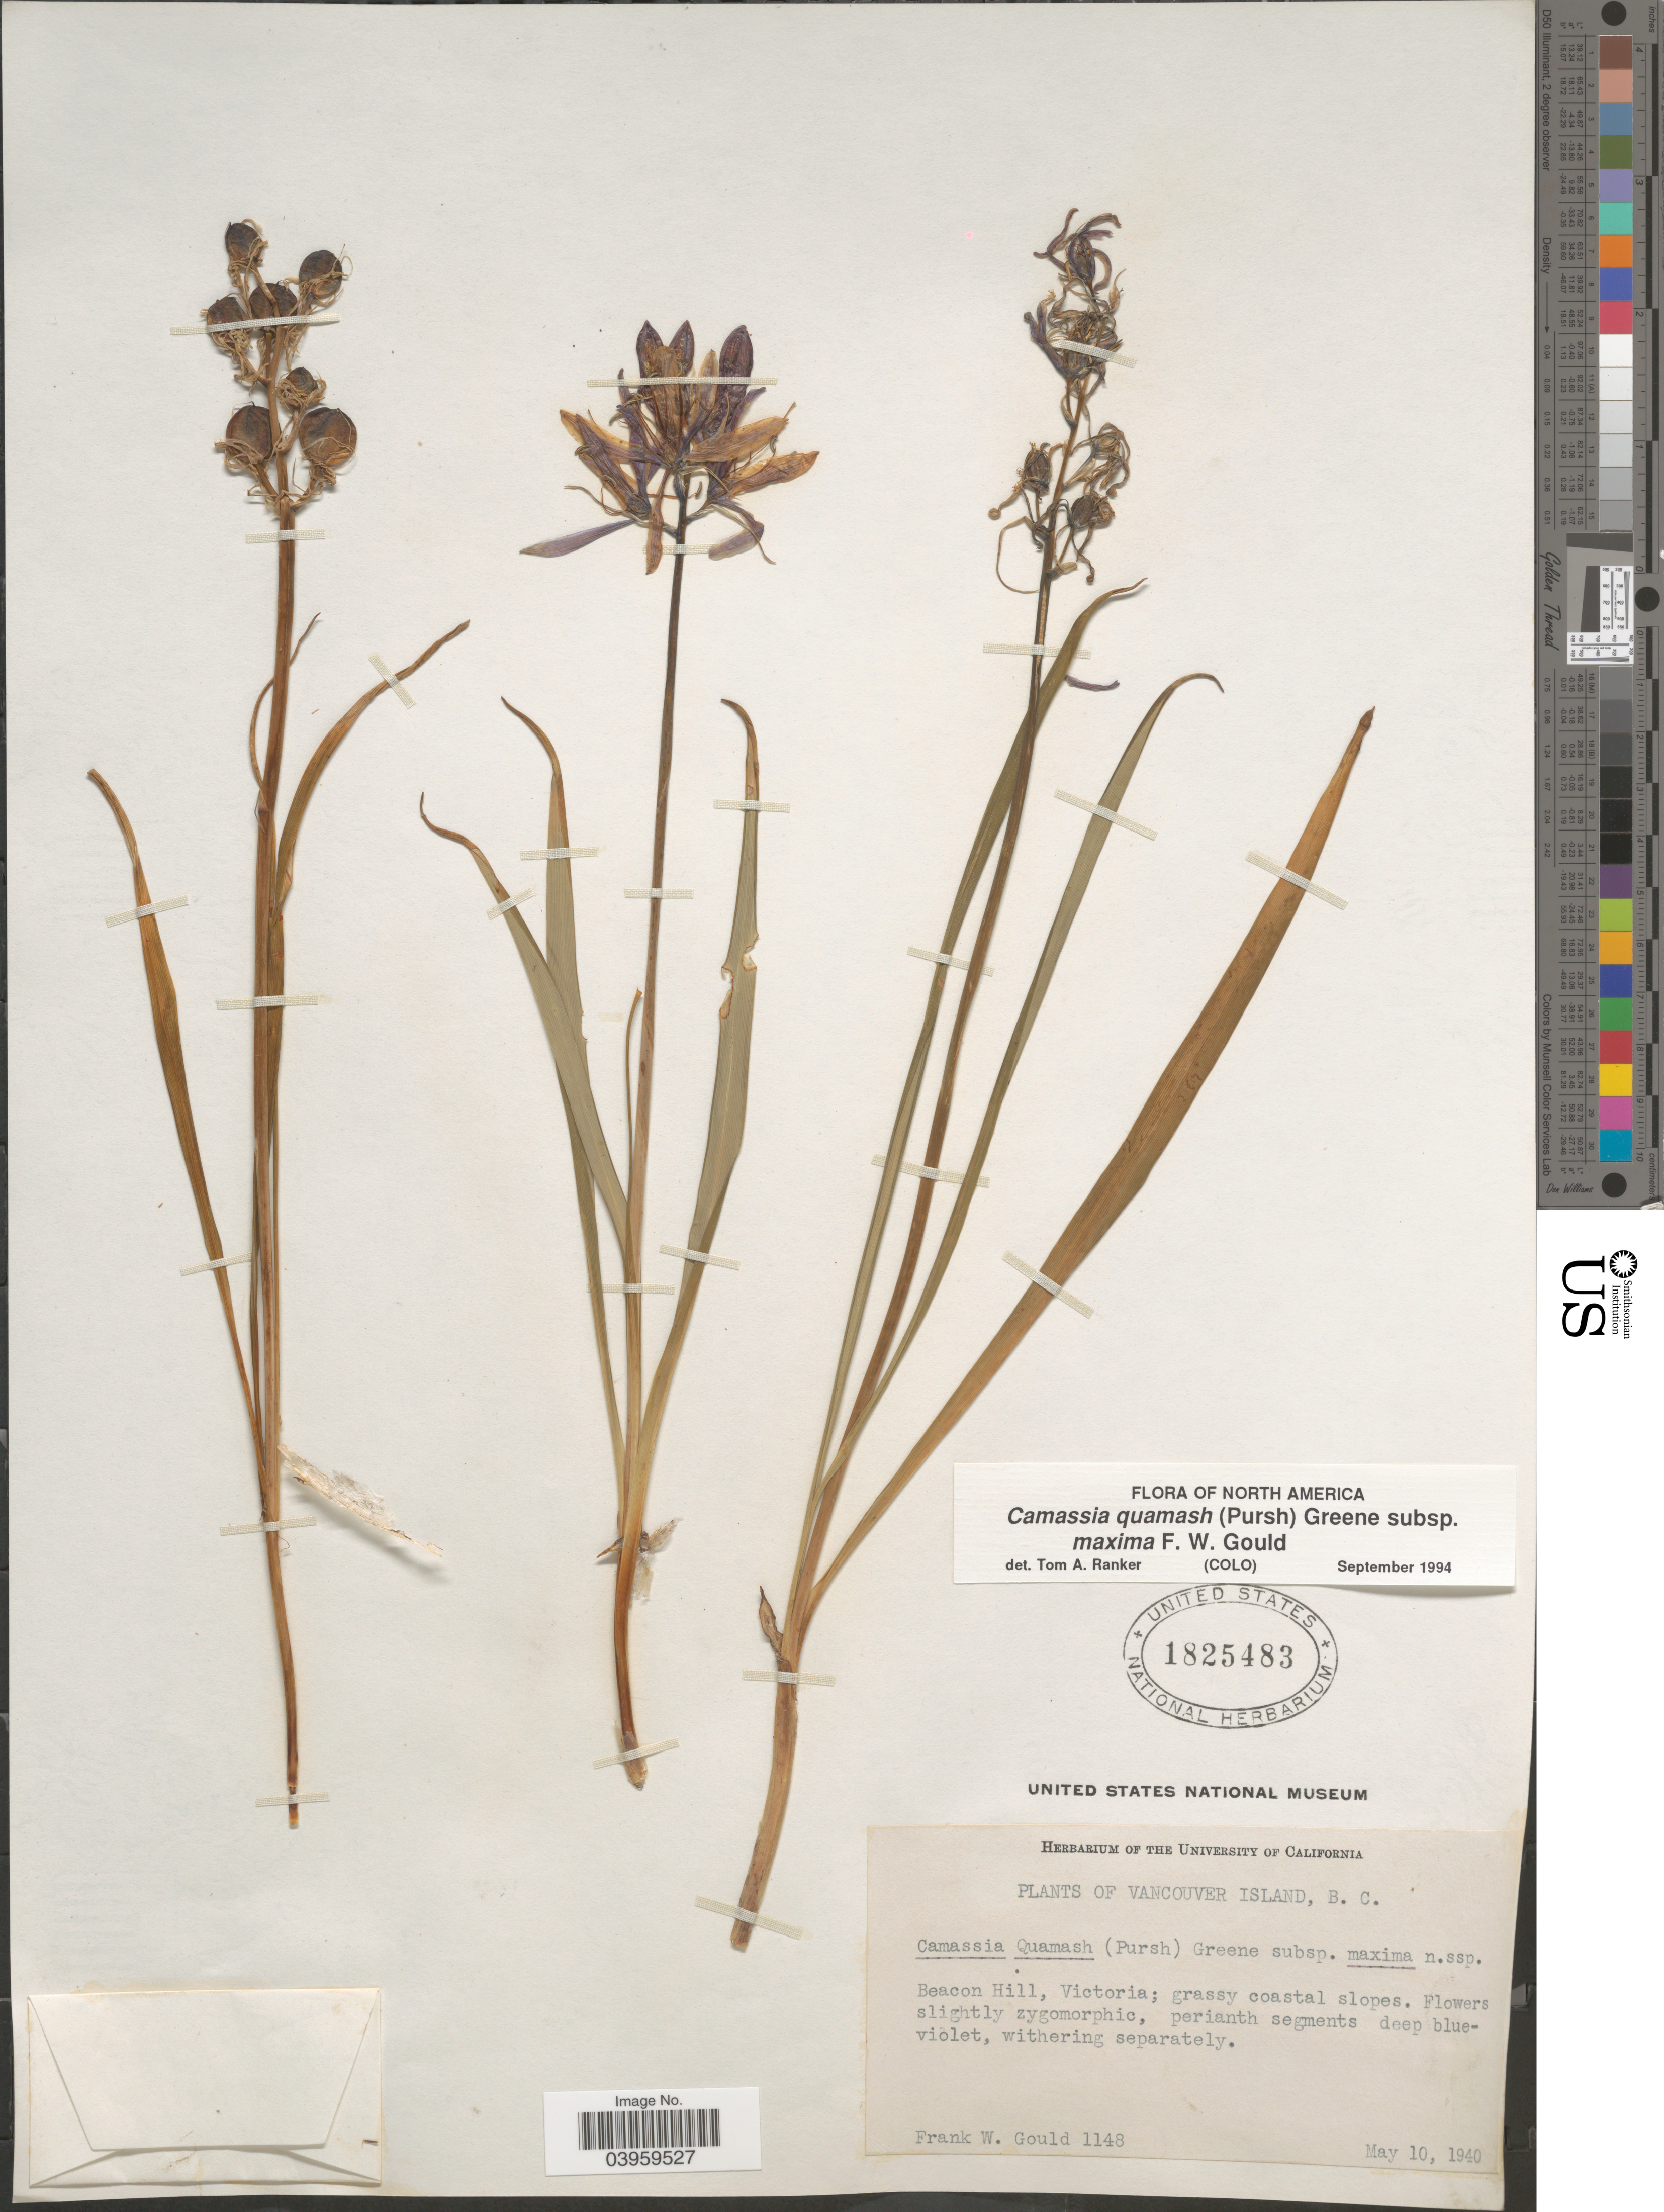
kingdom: Plantae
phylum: Tracheophyta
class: Liliopsida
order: Asparagales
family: Asparagaceae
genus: Camassia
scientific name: Camassia quamash subsp. maxima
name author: Gould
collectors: F. W. Gould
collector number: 1148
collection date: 1940-05-10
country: Canada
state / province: British Columbia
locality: Vancouver Island. Beacon Hill, Victoria; grassy coastal slopes.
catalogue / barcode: US 1825483